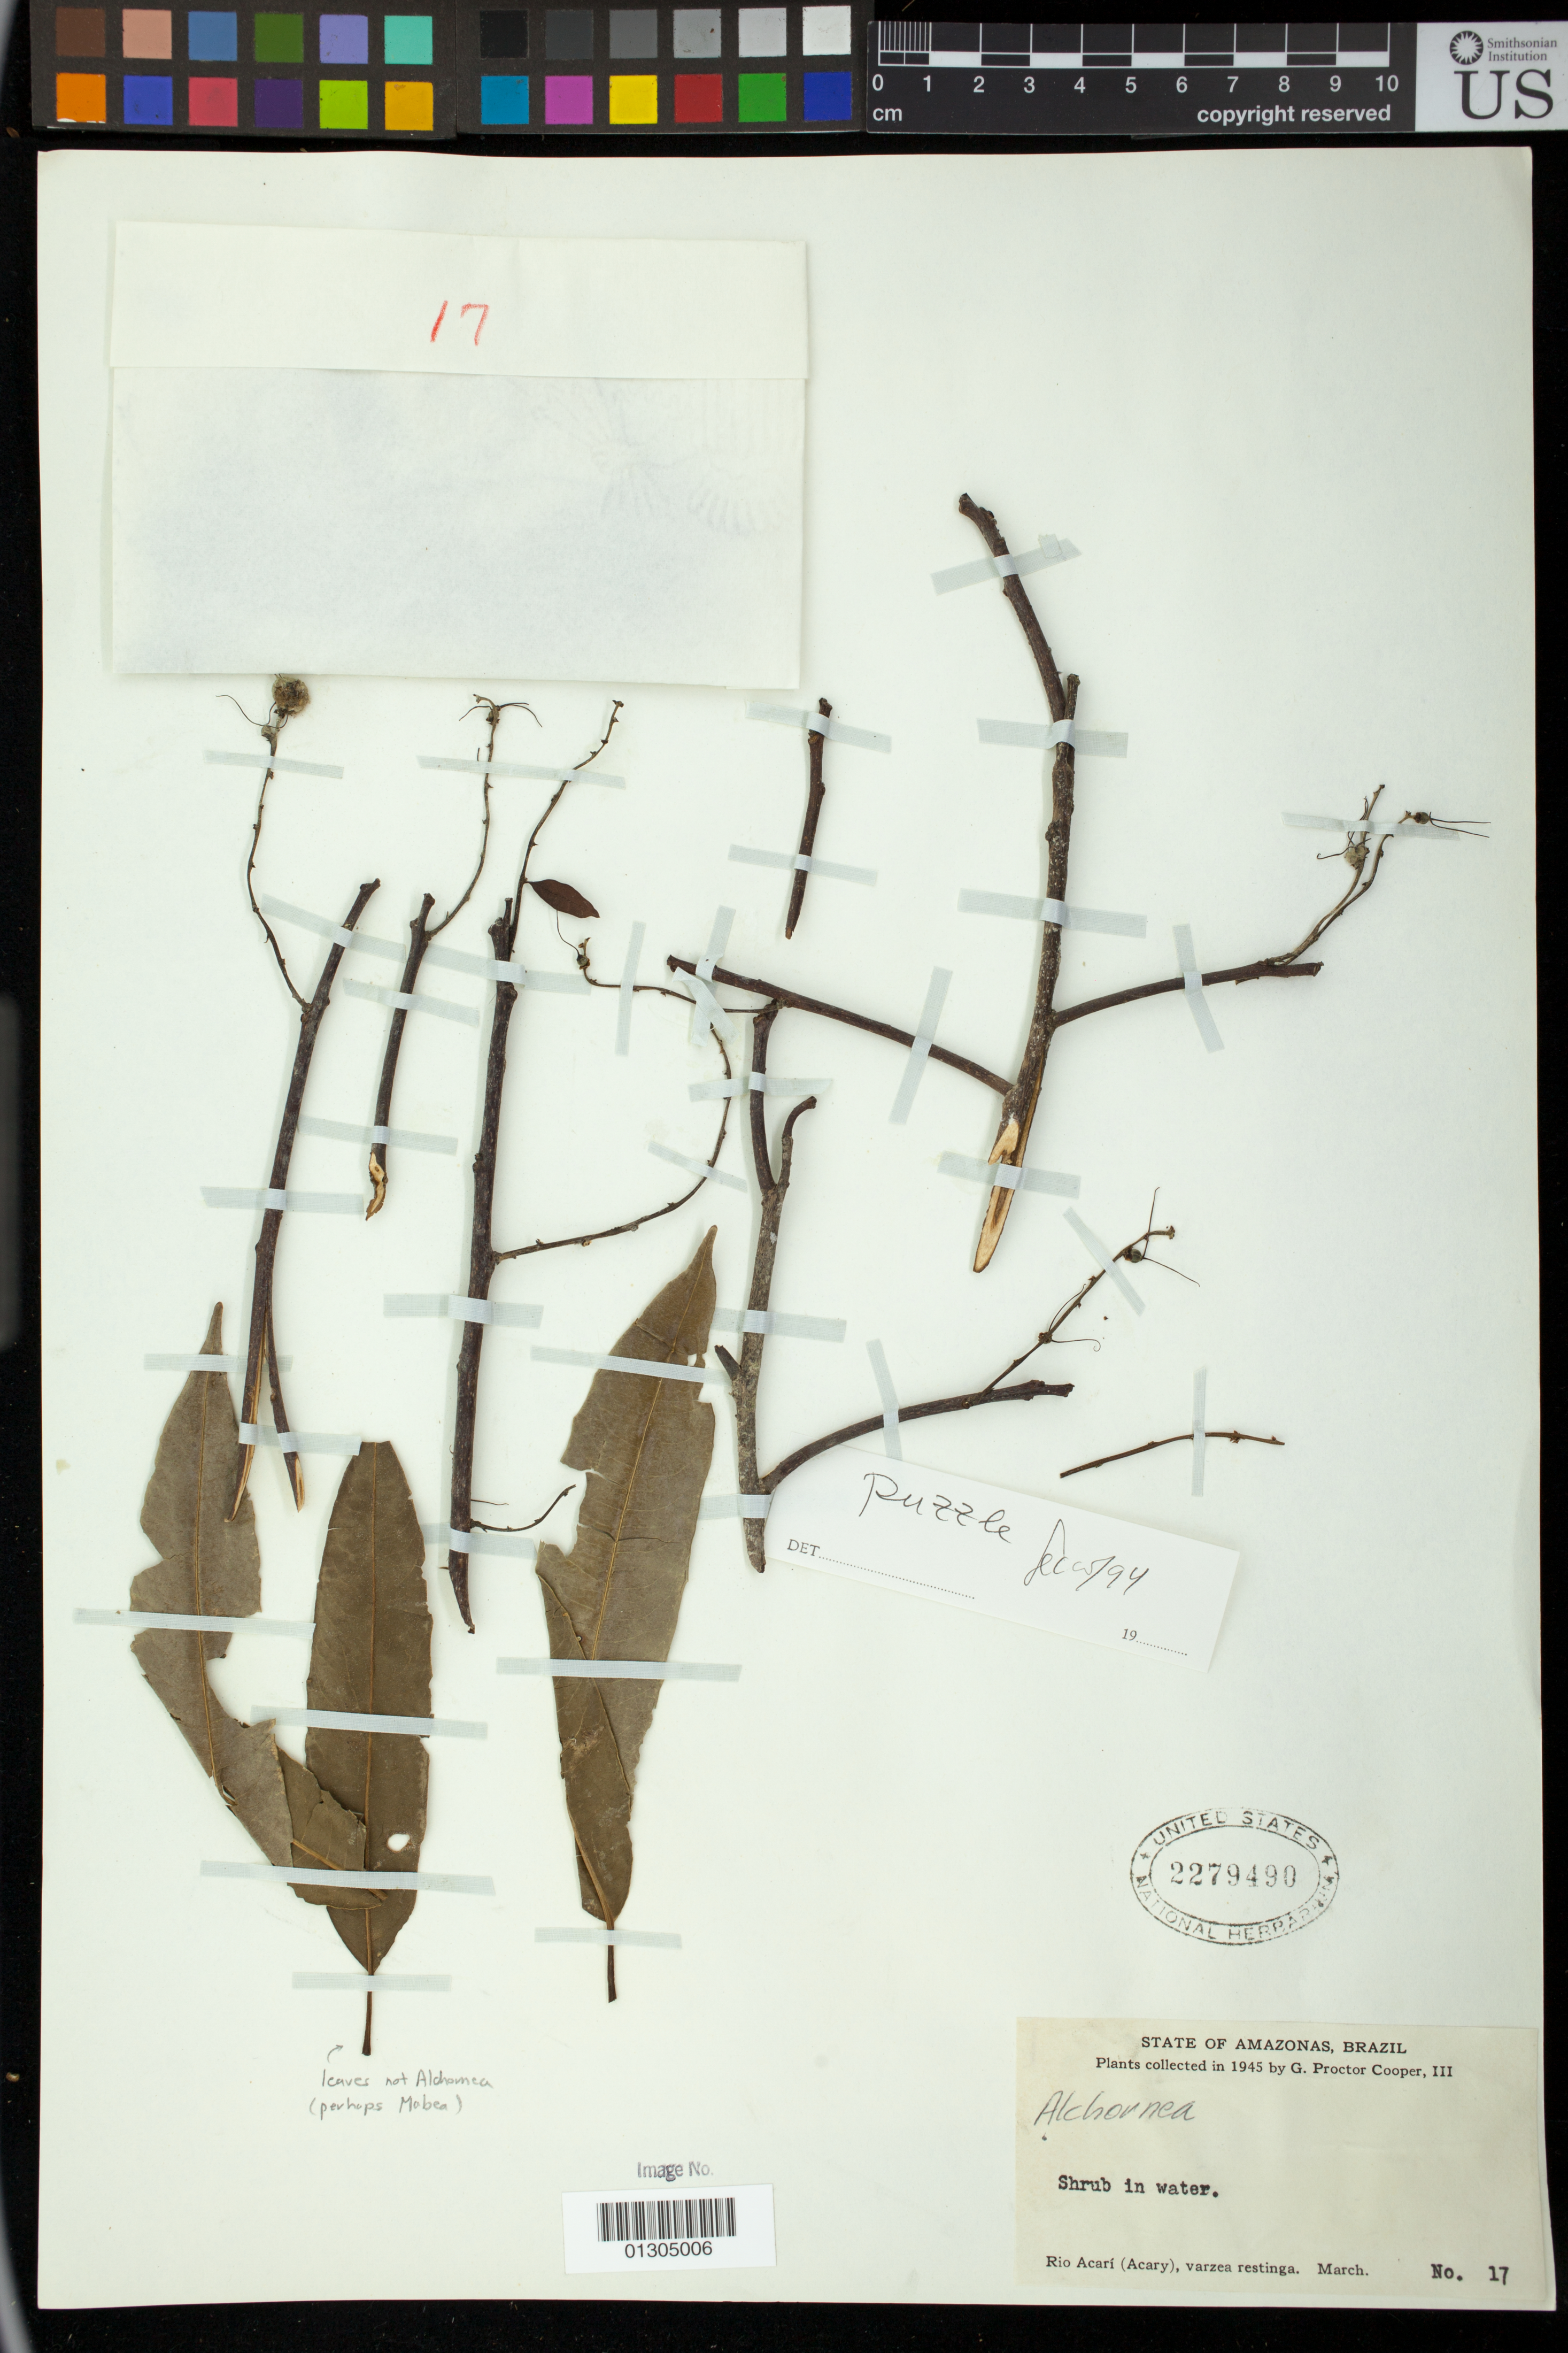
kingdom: Plantae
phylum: Tracheophyta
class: Magnoliopsida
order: Malpighiales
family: Euphorbiaceae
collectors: G. Cooper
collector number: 17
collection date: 1945-03-01/1945-03-31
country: Brazil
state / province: Amazonas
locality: Rio Acari (Acary)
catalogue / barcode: US 2279490